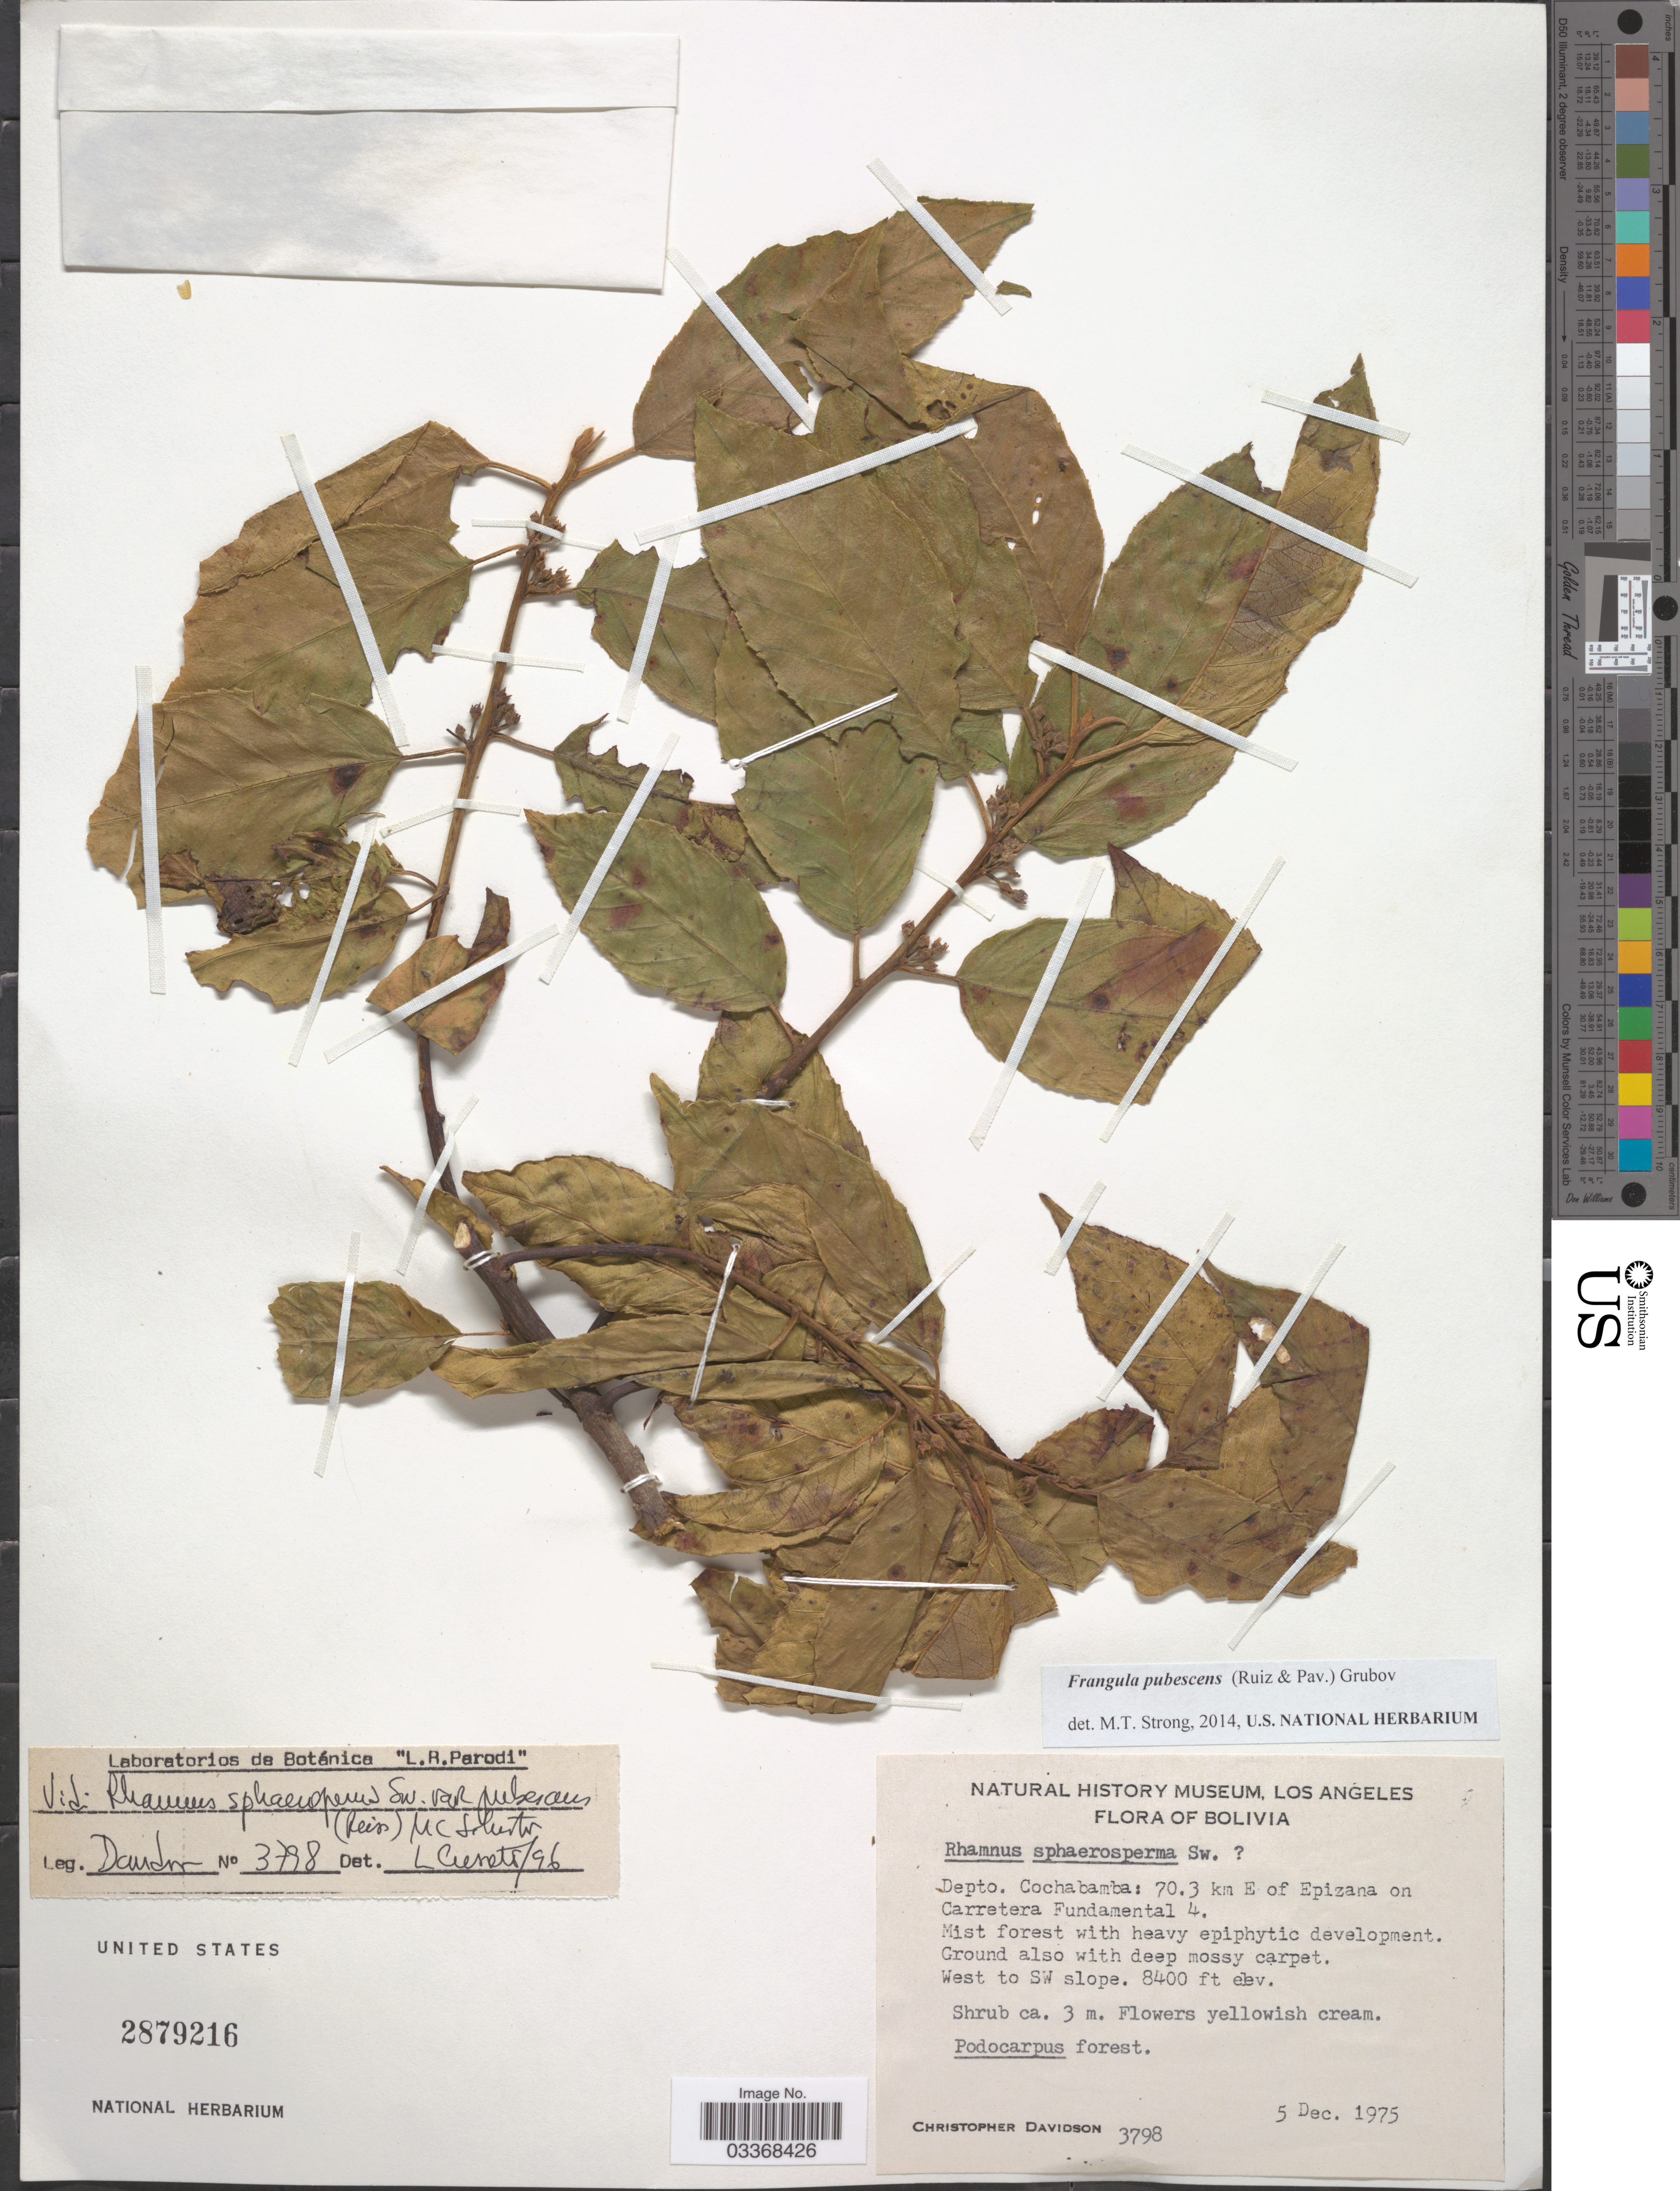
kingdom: Plantae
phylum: Tracheophyta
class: Magnoliopsida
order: Rosales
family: Rhamnaceae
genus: Frangula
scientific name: Frangula pubescens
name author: (Ruiz & Pav.) Grubov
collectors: C. Davidson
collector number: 3798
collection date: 1975-12-05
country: Bolivia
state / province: Cochabamba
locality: Depto. Cochabamba; 70.3 km E of Epizana on Carretera Fundamental 4. West to SW slope.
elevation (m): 2560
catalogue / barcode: US 2879216